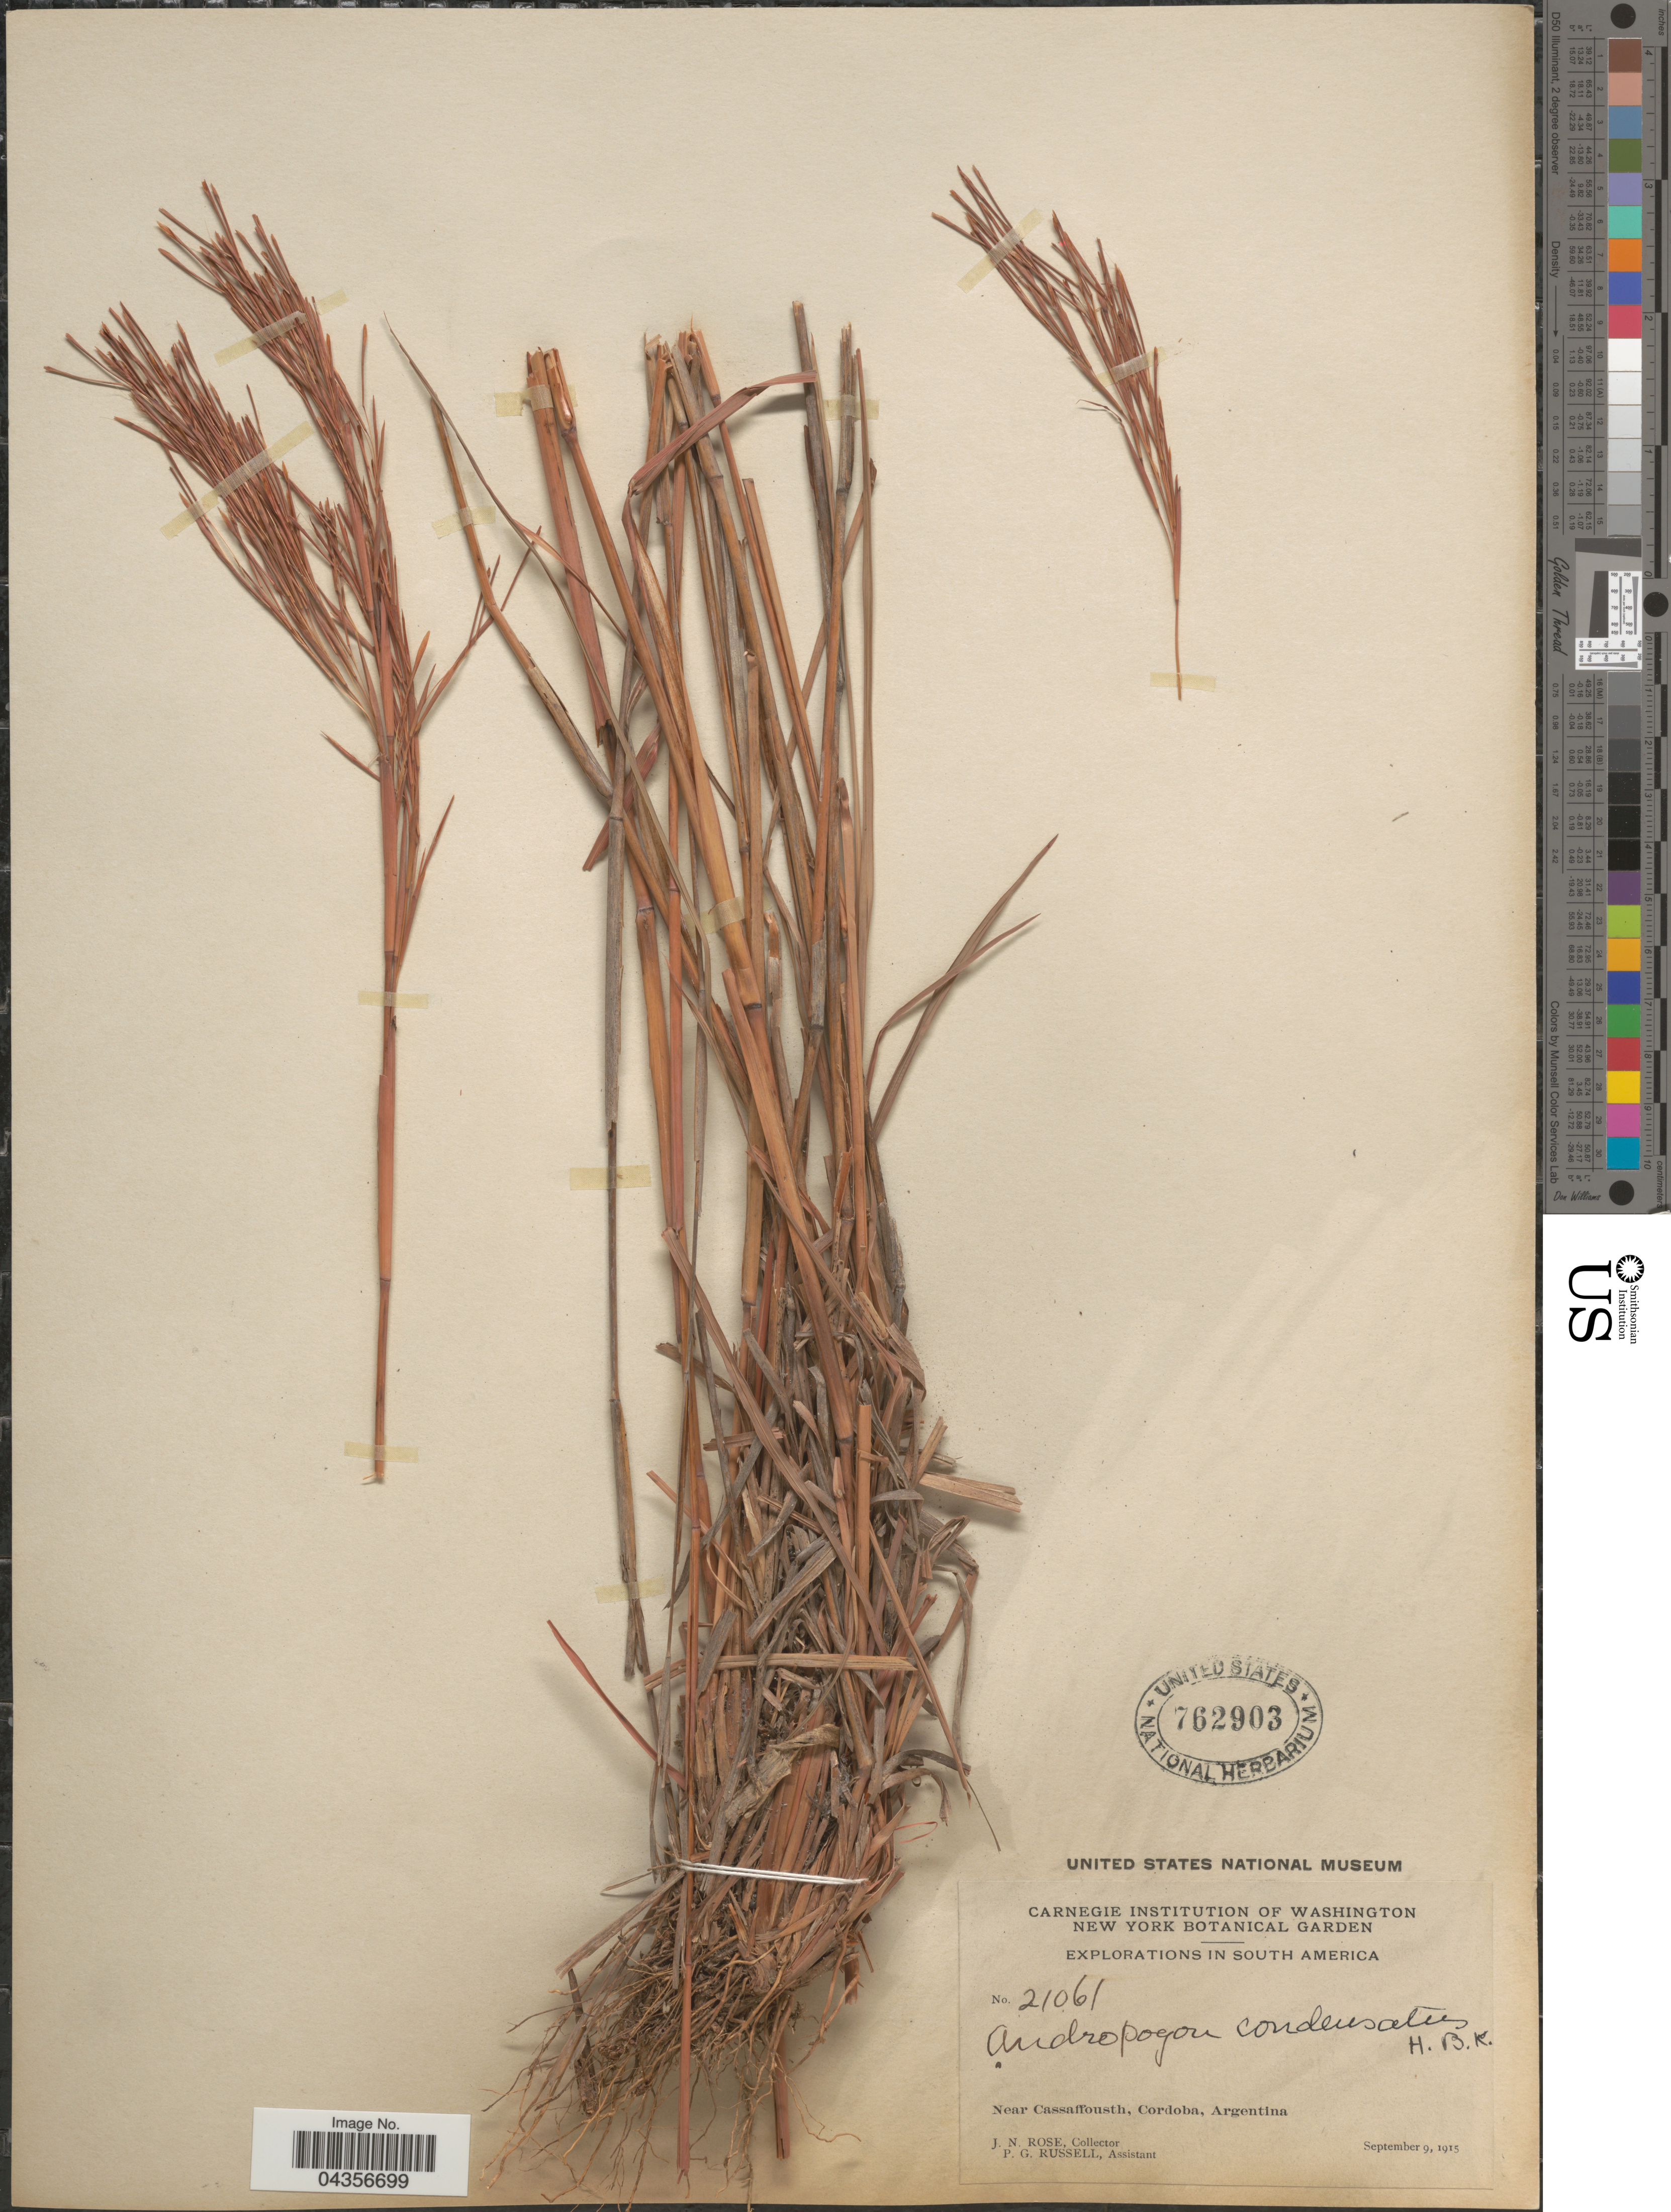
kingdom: Plantae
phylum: Tracheophyta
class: Liliopsida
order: Poales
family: Poaceae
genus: Schizachyrium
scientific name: Schizachyrium microstachyum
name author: (Desv. ex Ham.) Roseng. et al.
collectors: J. N. Rose & P. G. Russell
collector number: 21061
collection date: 1915-09-09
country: Argentina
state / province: Cordoba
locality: Explorations in South America. Near Cassaffousth, Cordoba.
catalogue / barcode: US 762903